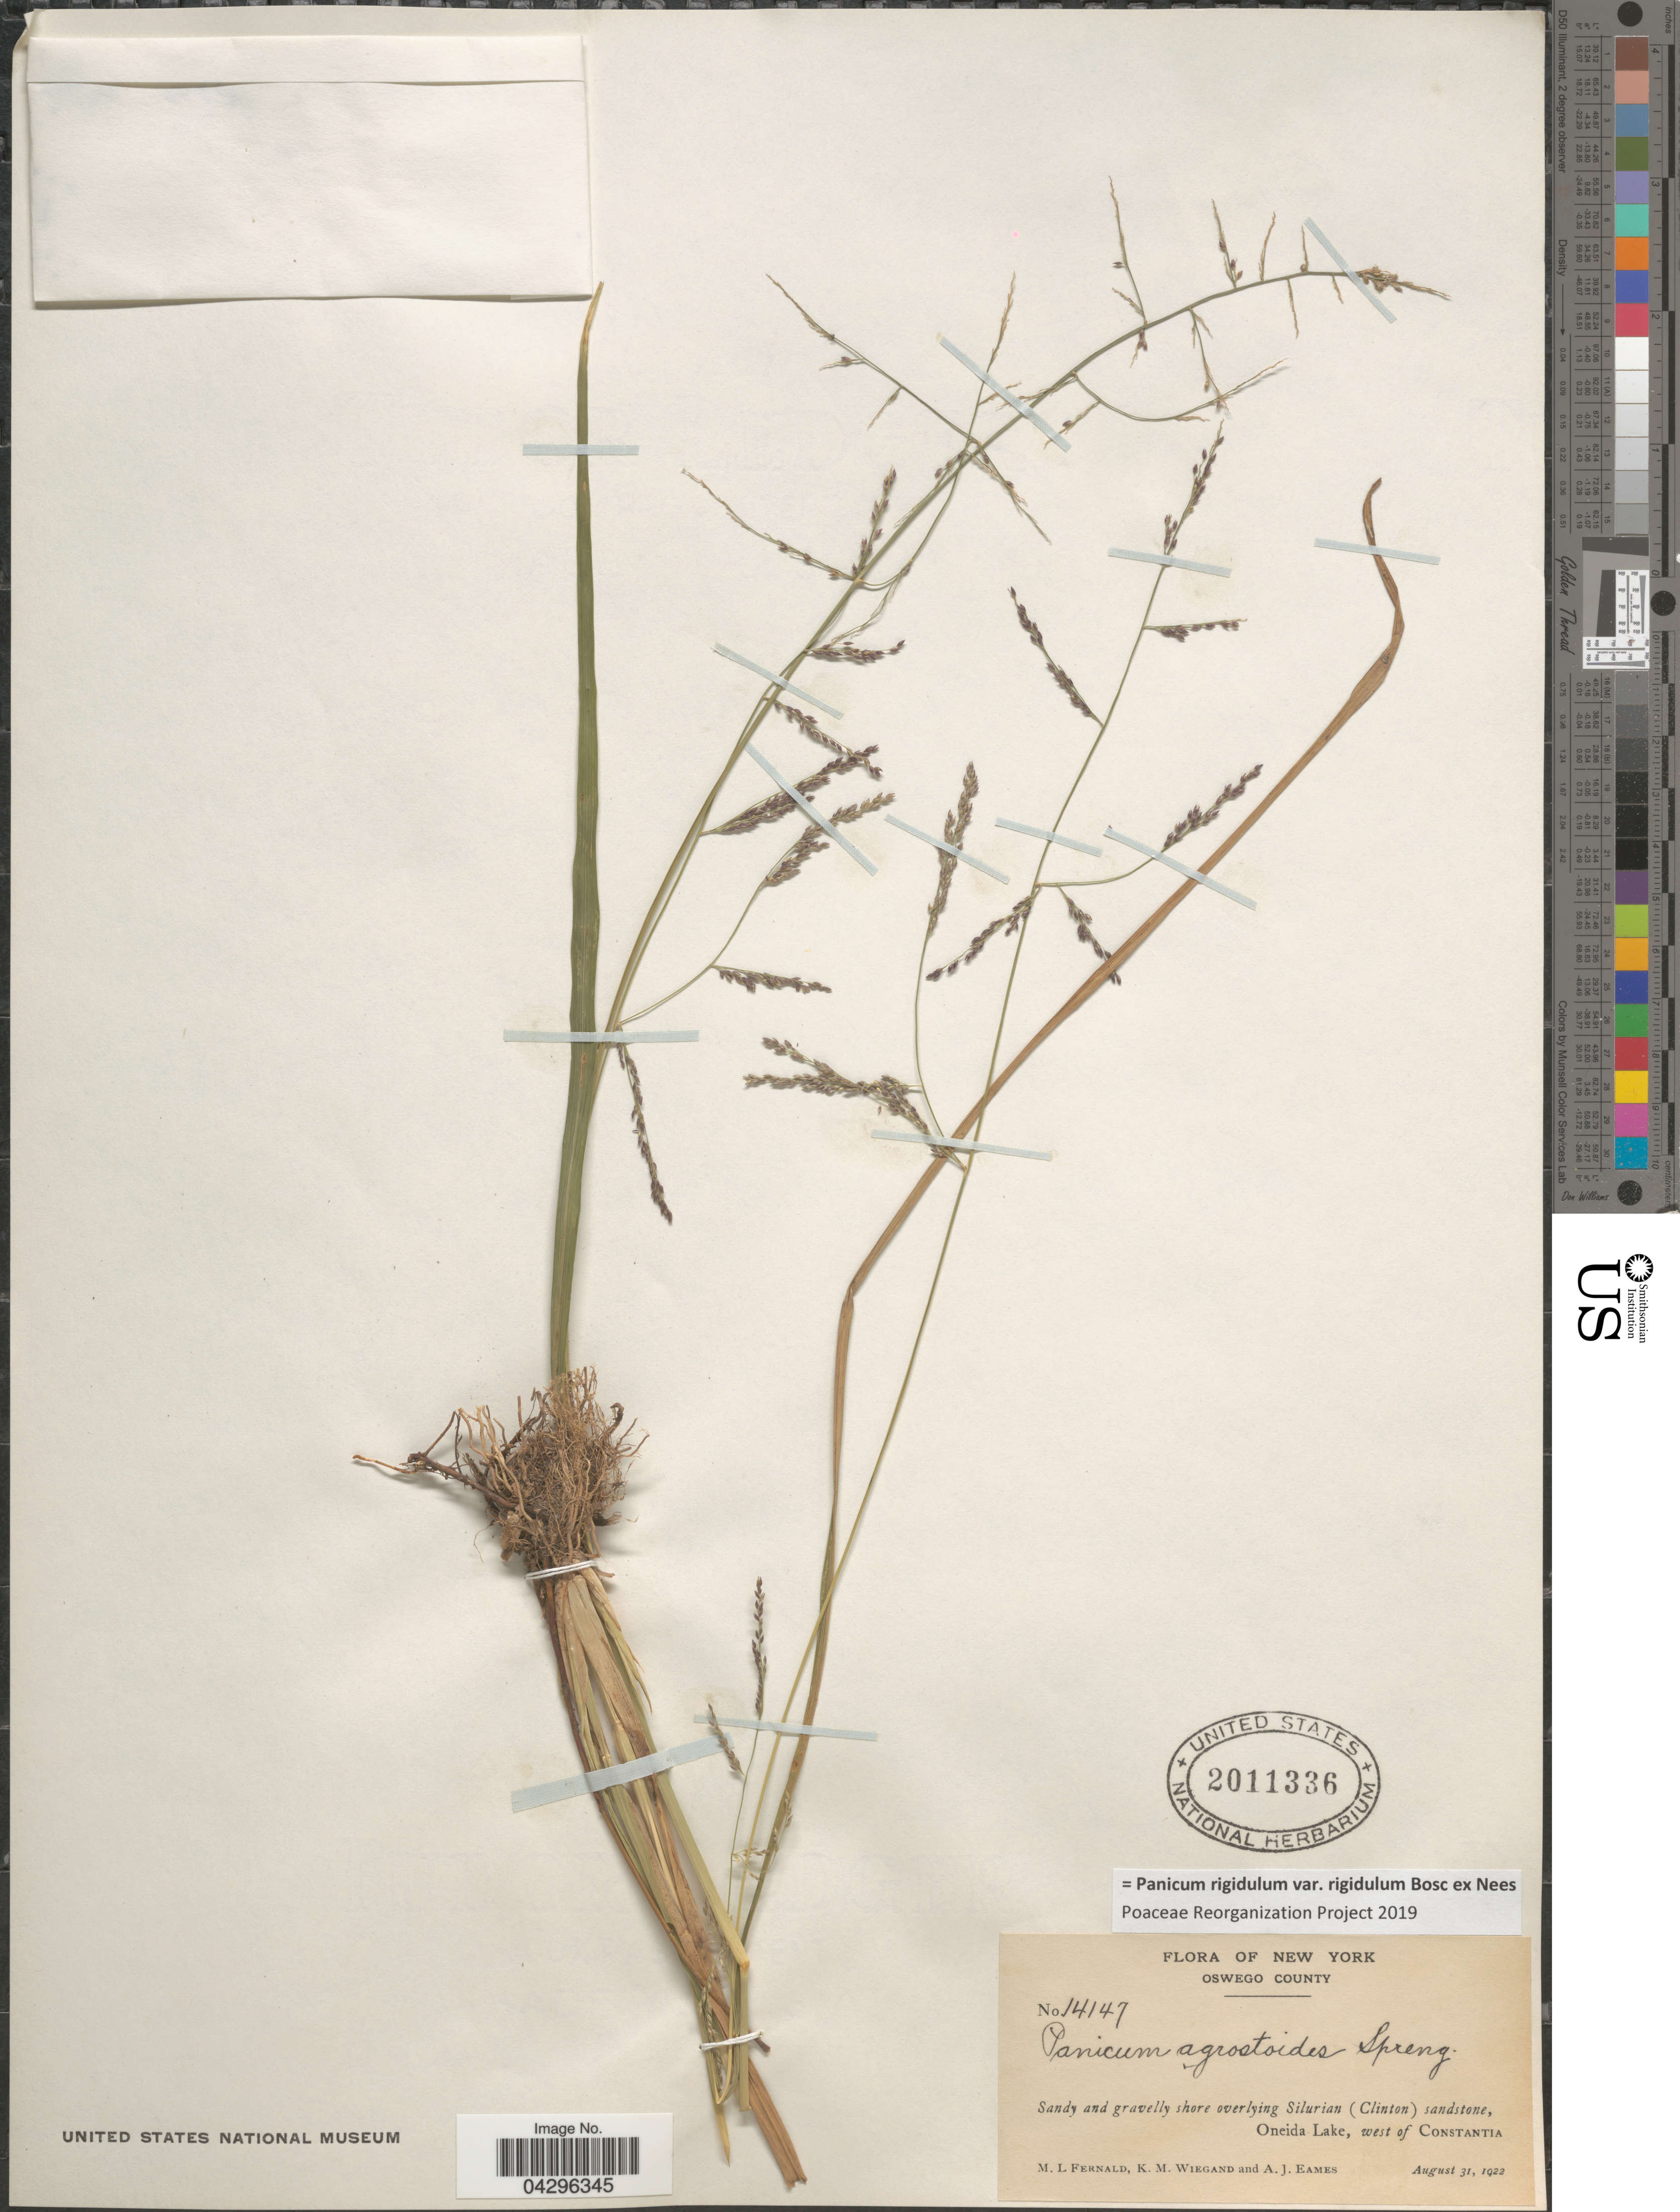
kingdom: Plantae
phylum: Tracheophyta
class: Liliopsida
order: Poales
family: Poaceae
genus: Panicum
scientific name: Panicum rigidulum var. rigidulum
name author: Bosc ex Nees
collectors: M. L. Fernald, K. M. Wiegand & A. J. Eames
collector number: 14147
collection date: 1922-08-31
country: United States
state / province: New York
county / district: Oneida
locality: Oswego County. Sandy and gravelly shore overlying Silurian (Clinto) sandstone, Oneida Lake, west of Constantia.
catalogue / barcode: US 2011336